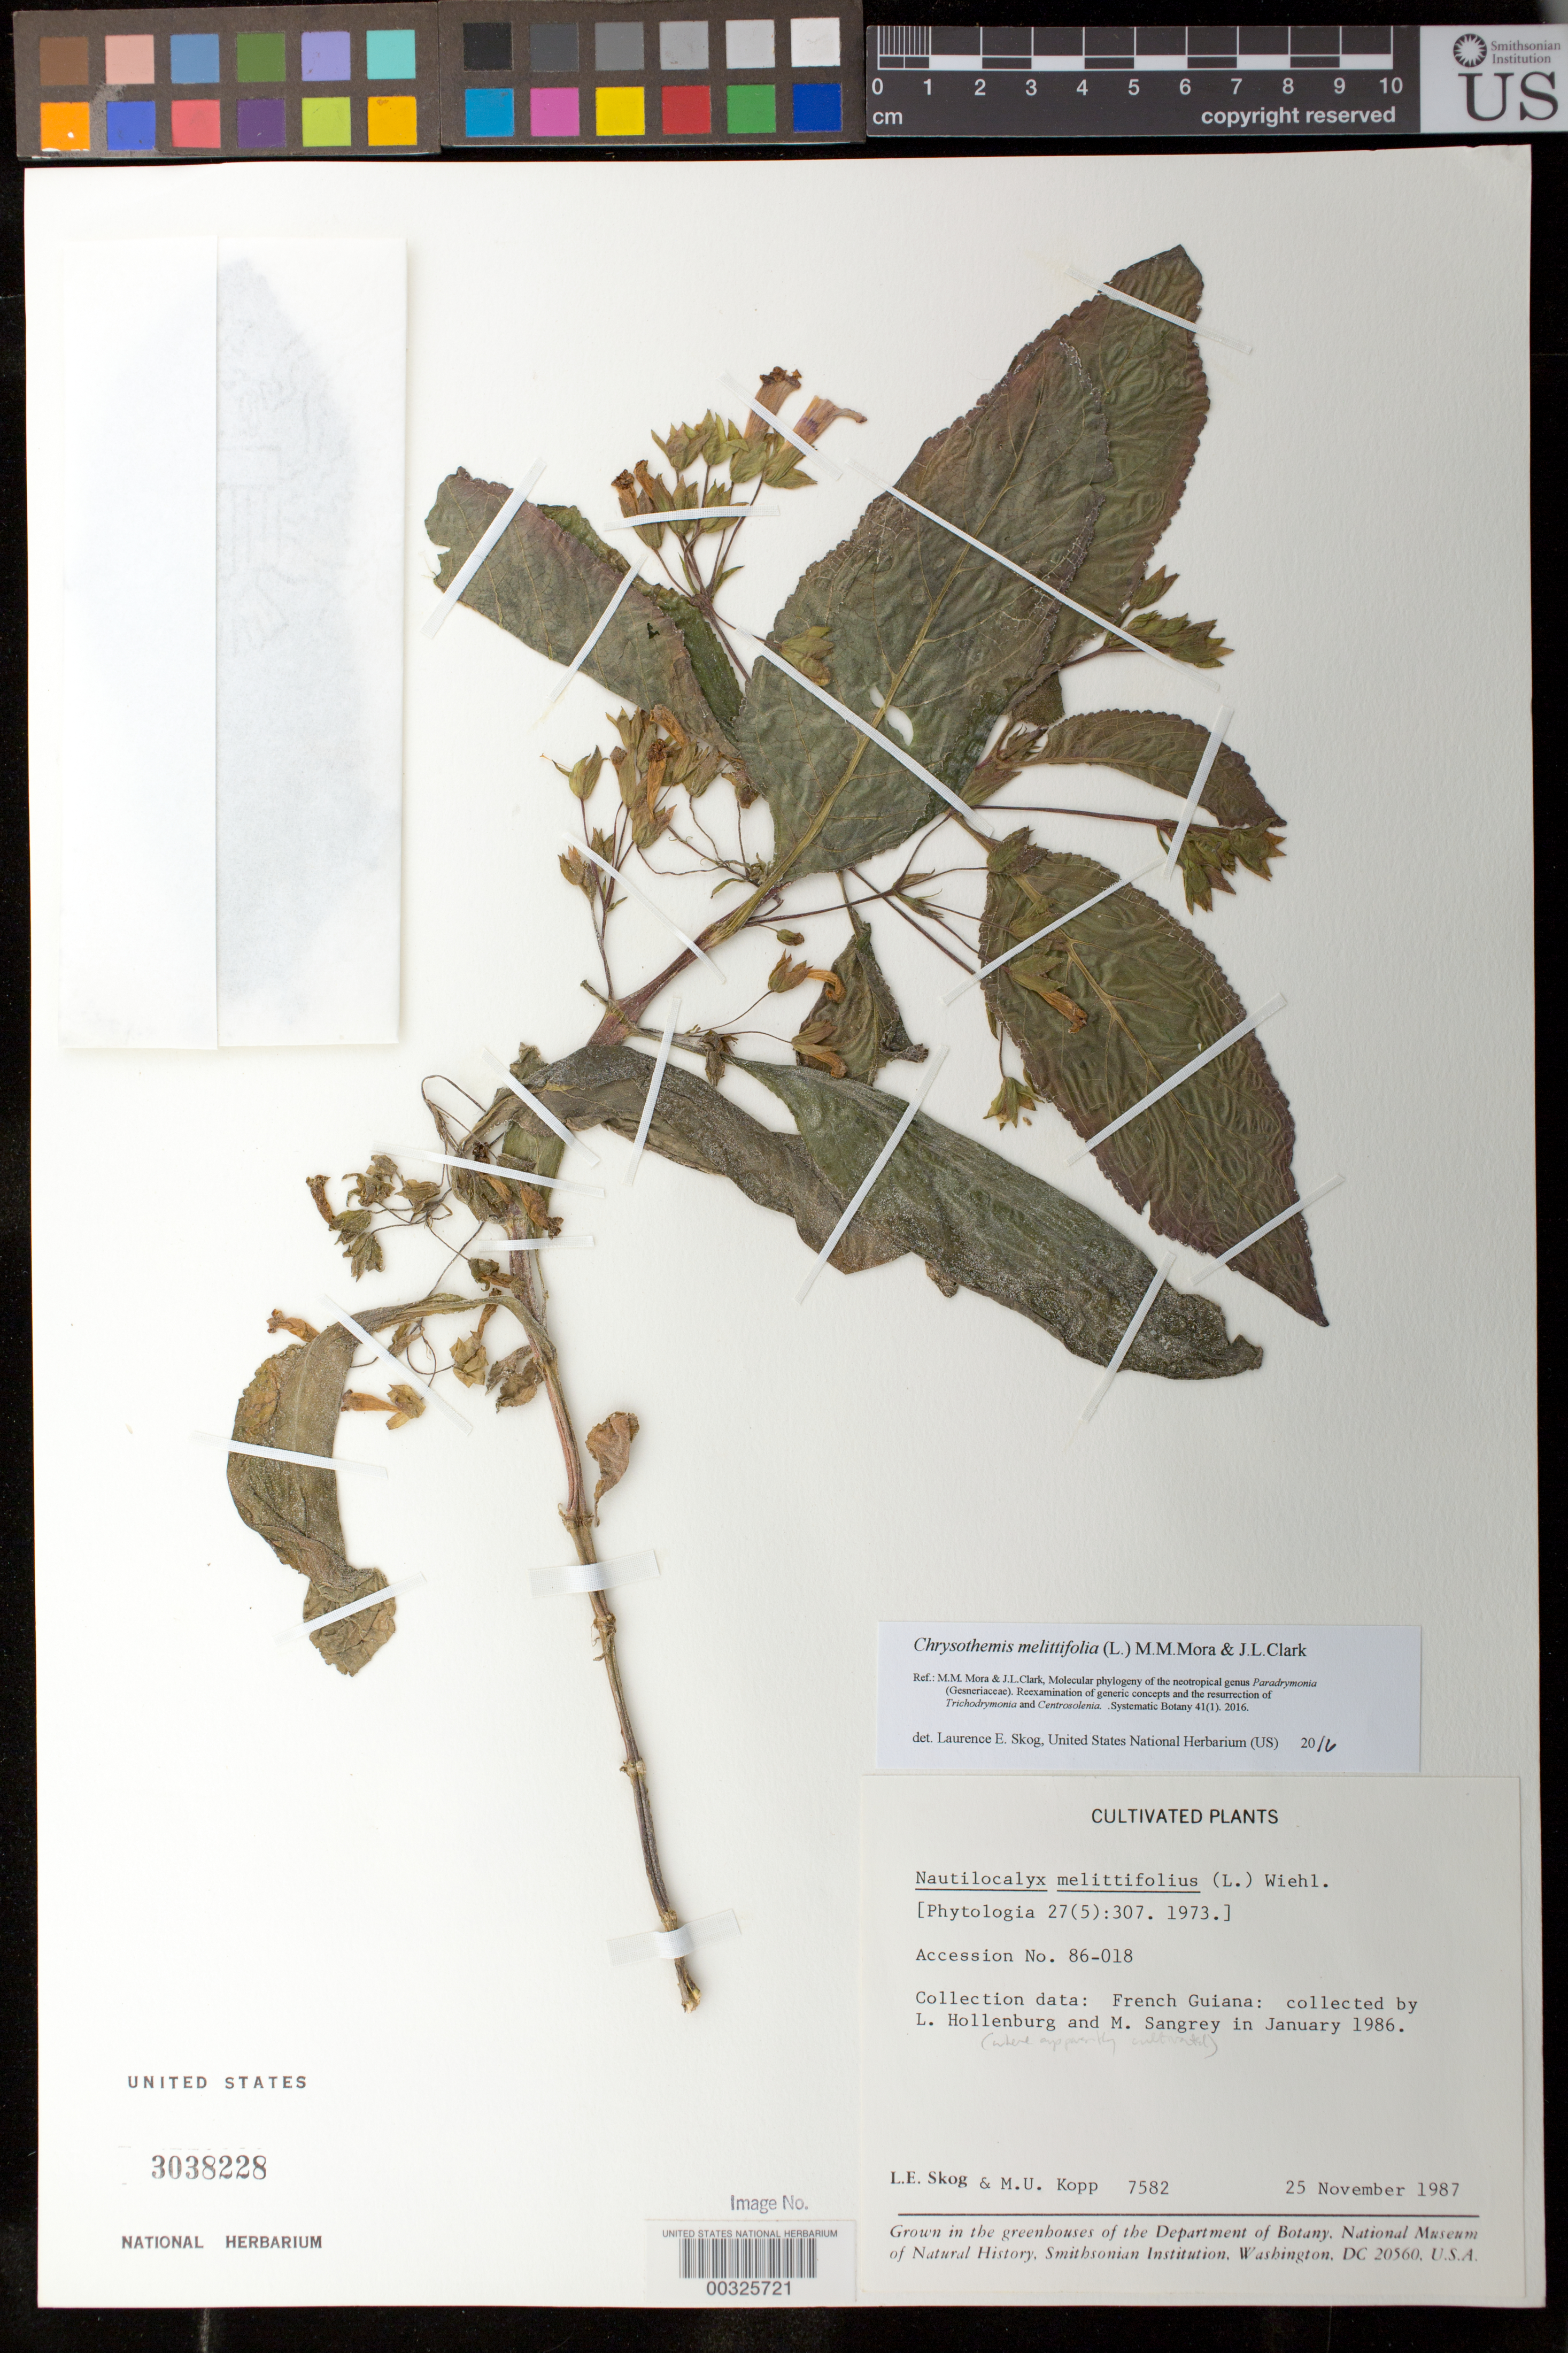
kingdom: Plantae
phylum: Tracheophyta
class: Magnoliopsida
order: Lamiales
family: Gesneriaceae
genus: Chrysothemis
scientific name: Chrysothemis melittifolia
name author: (L.) M.M. Mora & J.L. Clark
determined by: Skog, Laurence E.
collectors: L. E. Skog & M. U. Kopp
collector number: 7582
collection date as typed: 25 Nov 1987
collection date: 1987-11-25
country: French Guiana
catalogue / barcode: US 3038228